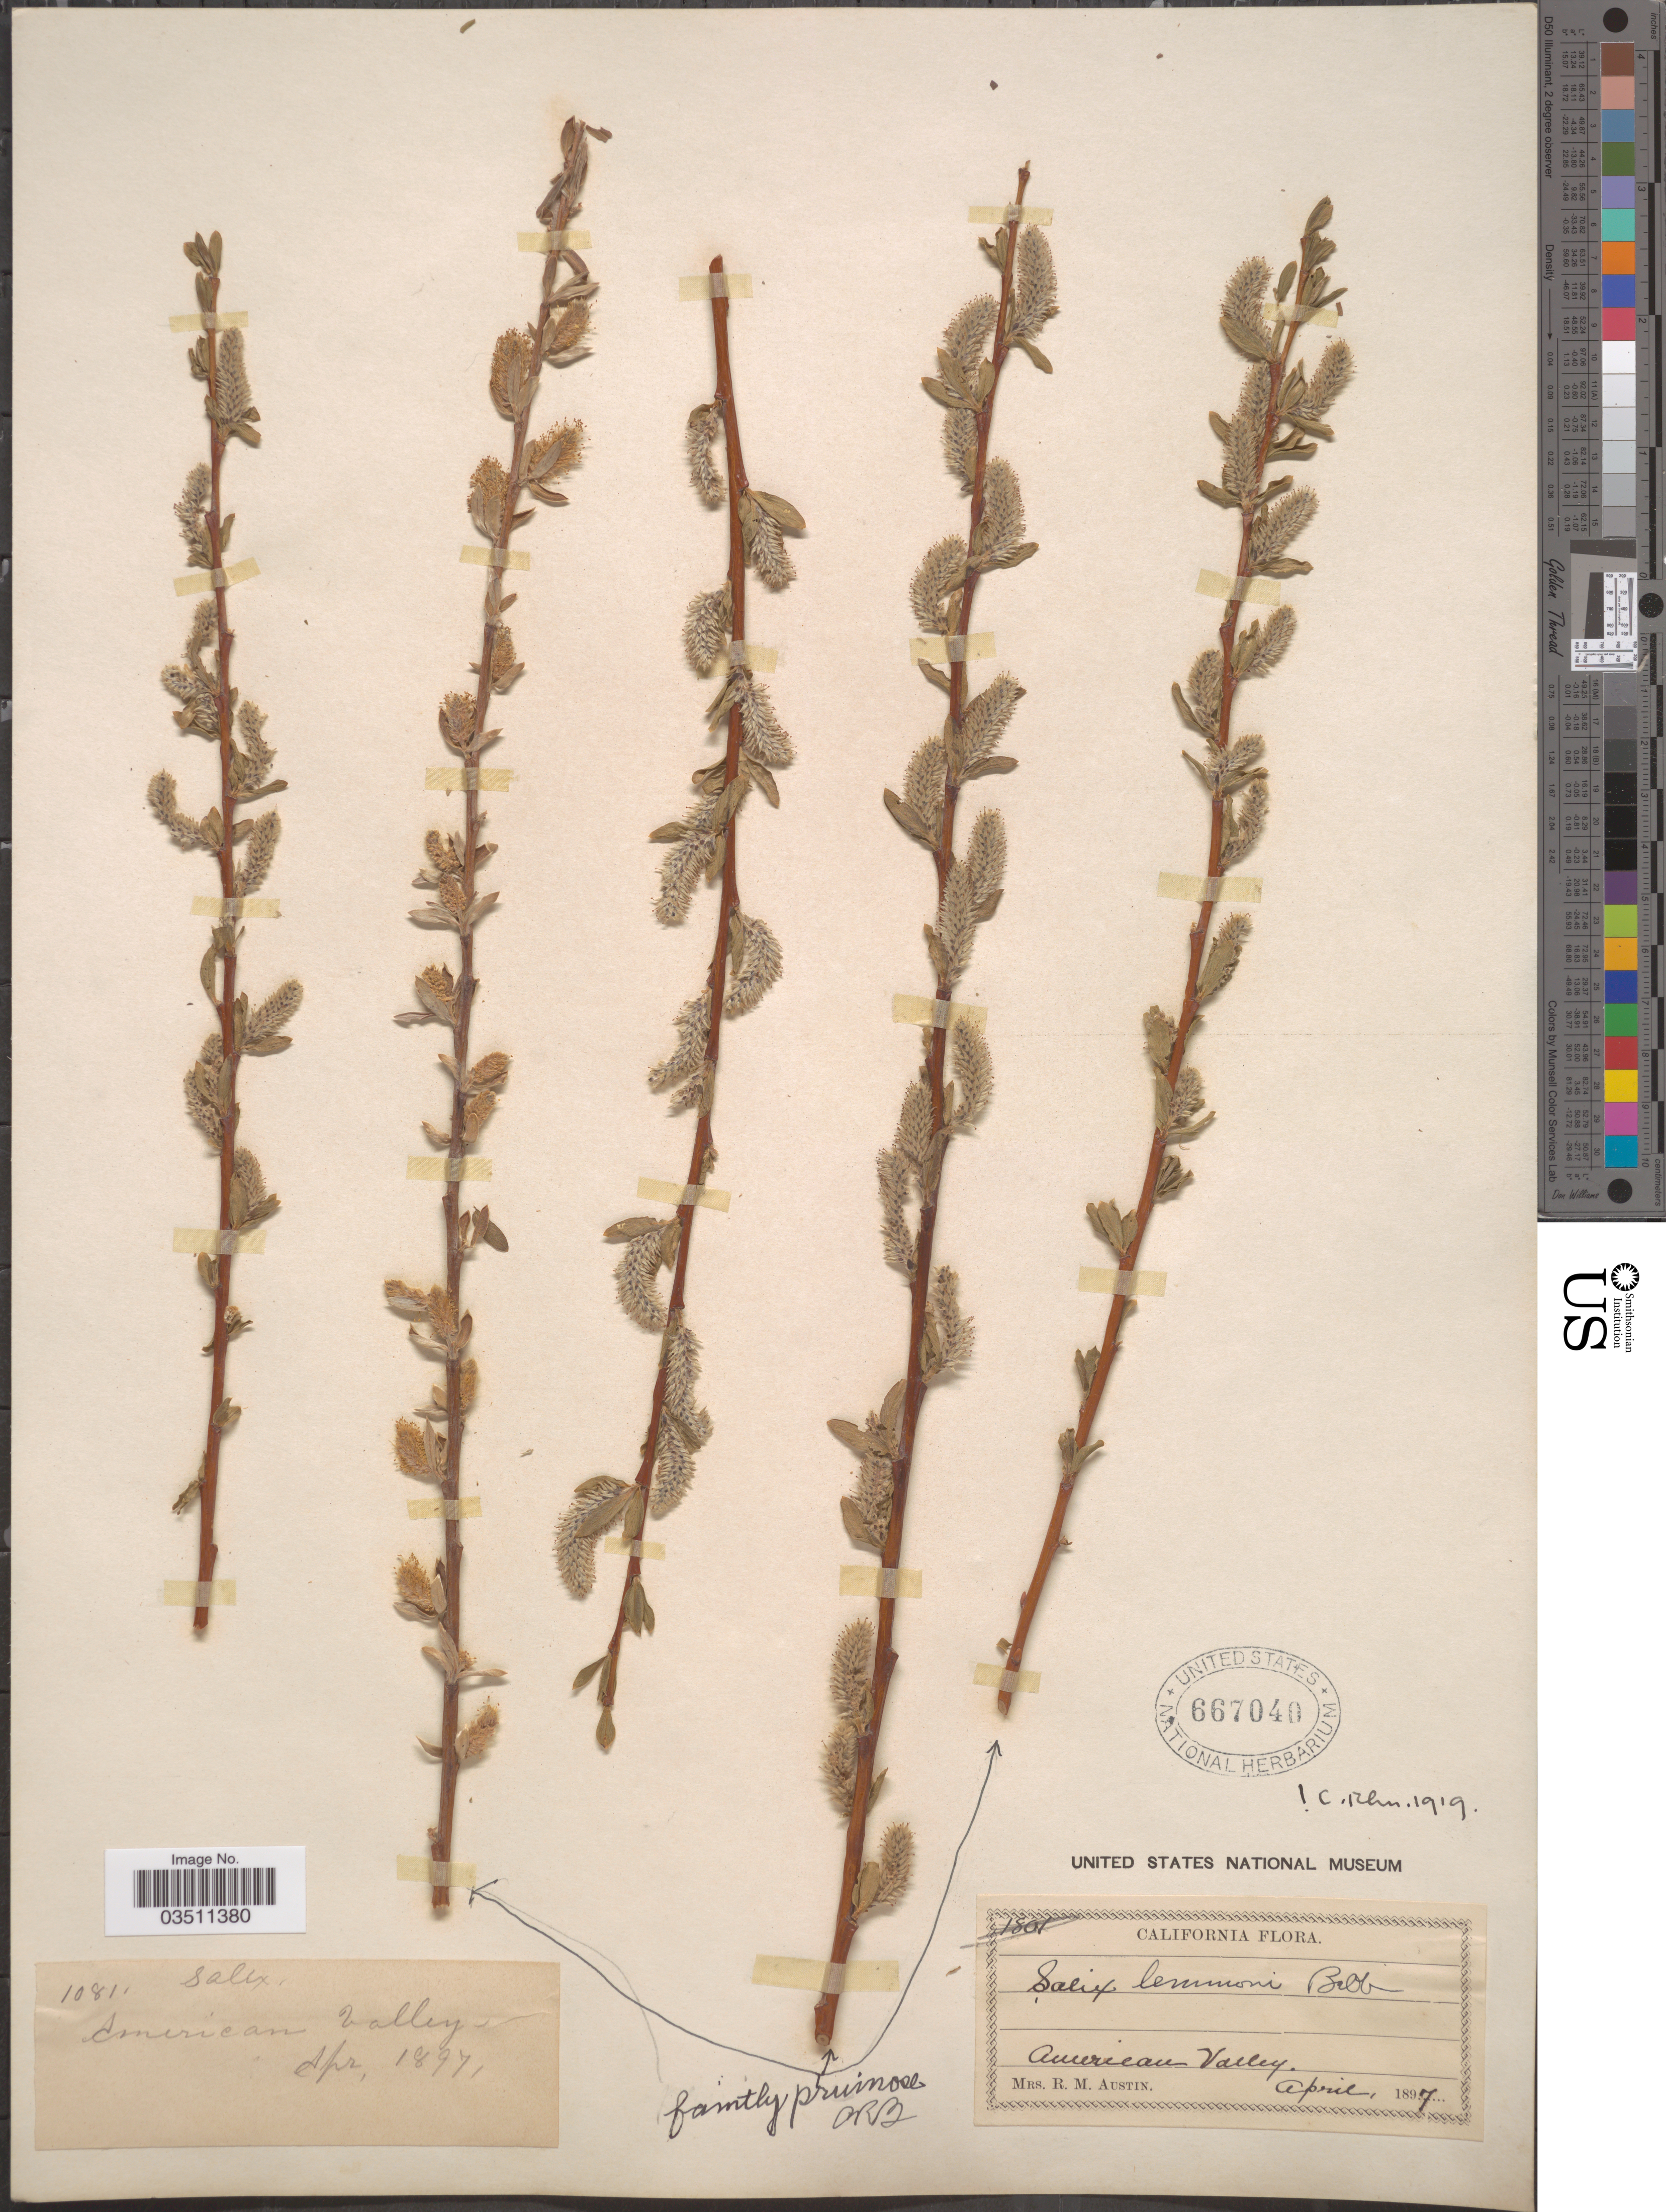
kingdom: Plantae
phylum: Tracheophyta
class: Magnoliopsida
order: Malpighiales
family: Salicaceae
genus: Salix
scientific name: Salix lemmonii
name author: Bebb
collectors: R. Austin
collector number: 1081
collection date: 1897-04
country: United States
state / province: California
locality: American Valley.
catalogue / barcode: US 667040